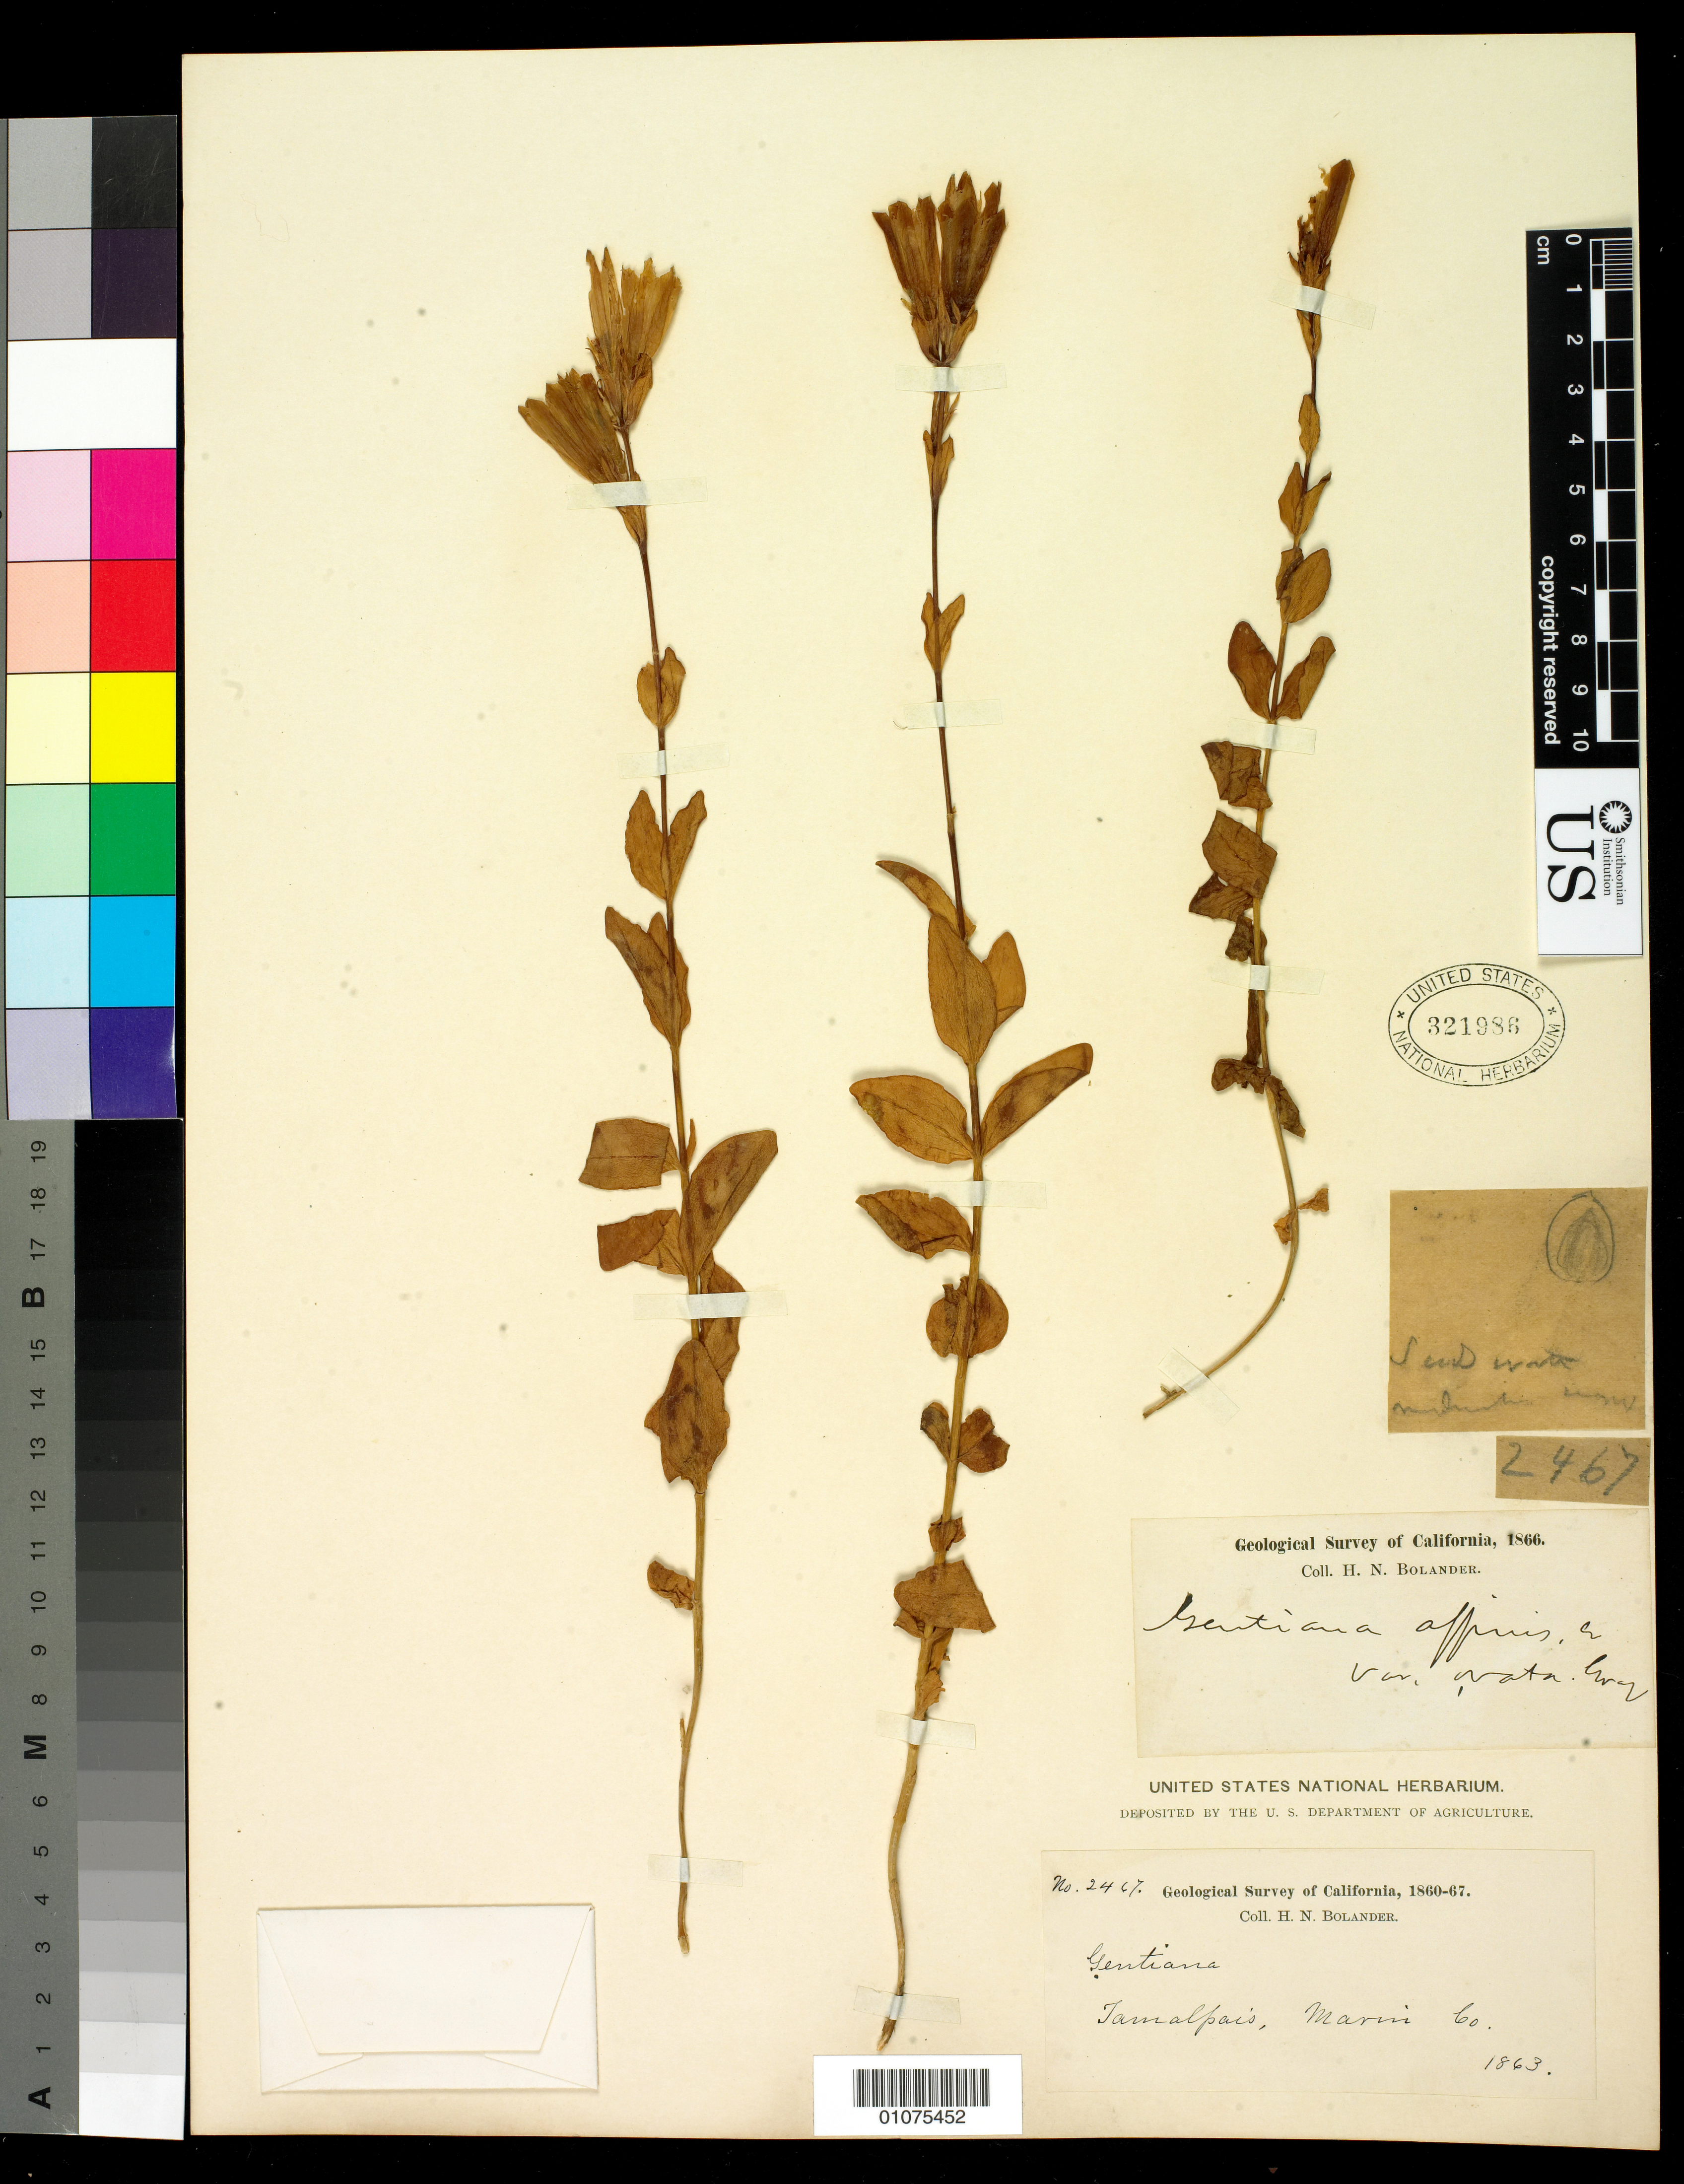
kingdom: Plantae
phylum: Tracheophyta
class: Magnoliopsida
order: Gentianales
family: Gentianaceae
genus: Gentiana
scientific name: Gentiana affinis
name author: Griseb.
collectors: H. Bolander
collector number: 2467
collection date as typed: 1863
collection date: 1863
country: United States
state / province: California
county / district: Marin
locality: Tamalpais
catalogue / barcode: US 321986